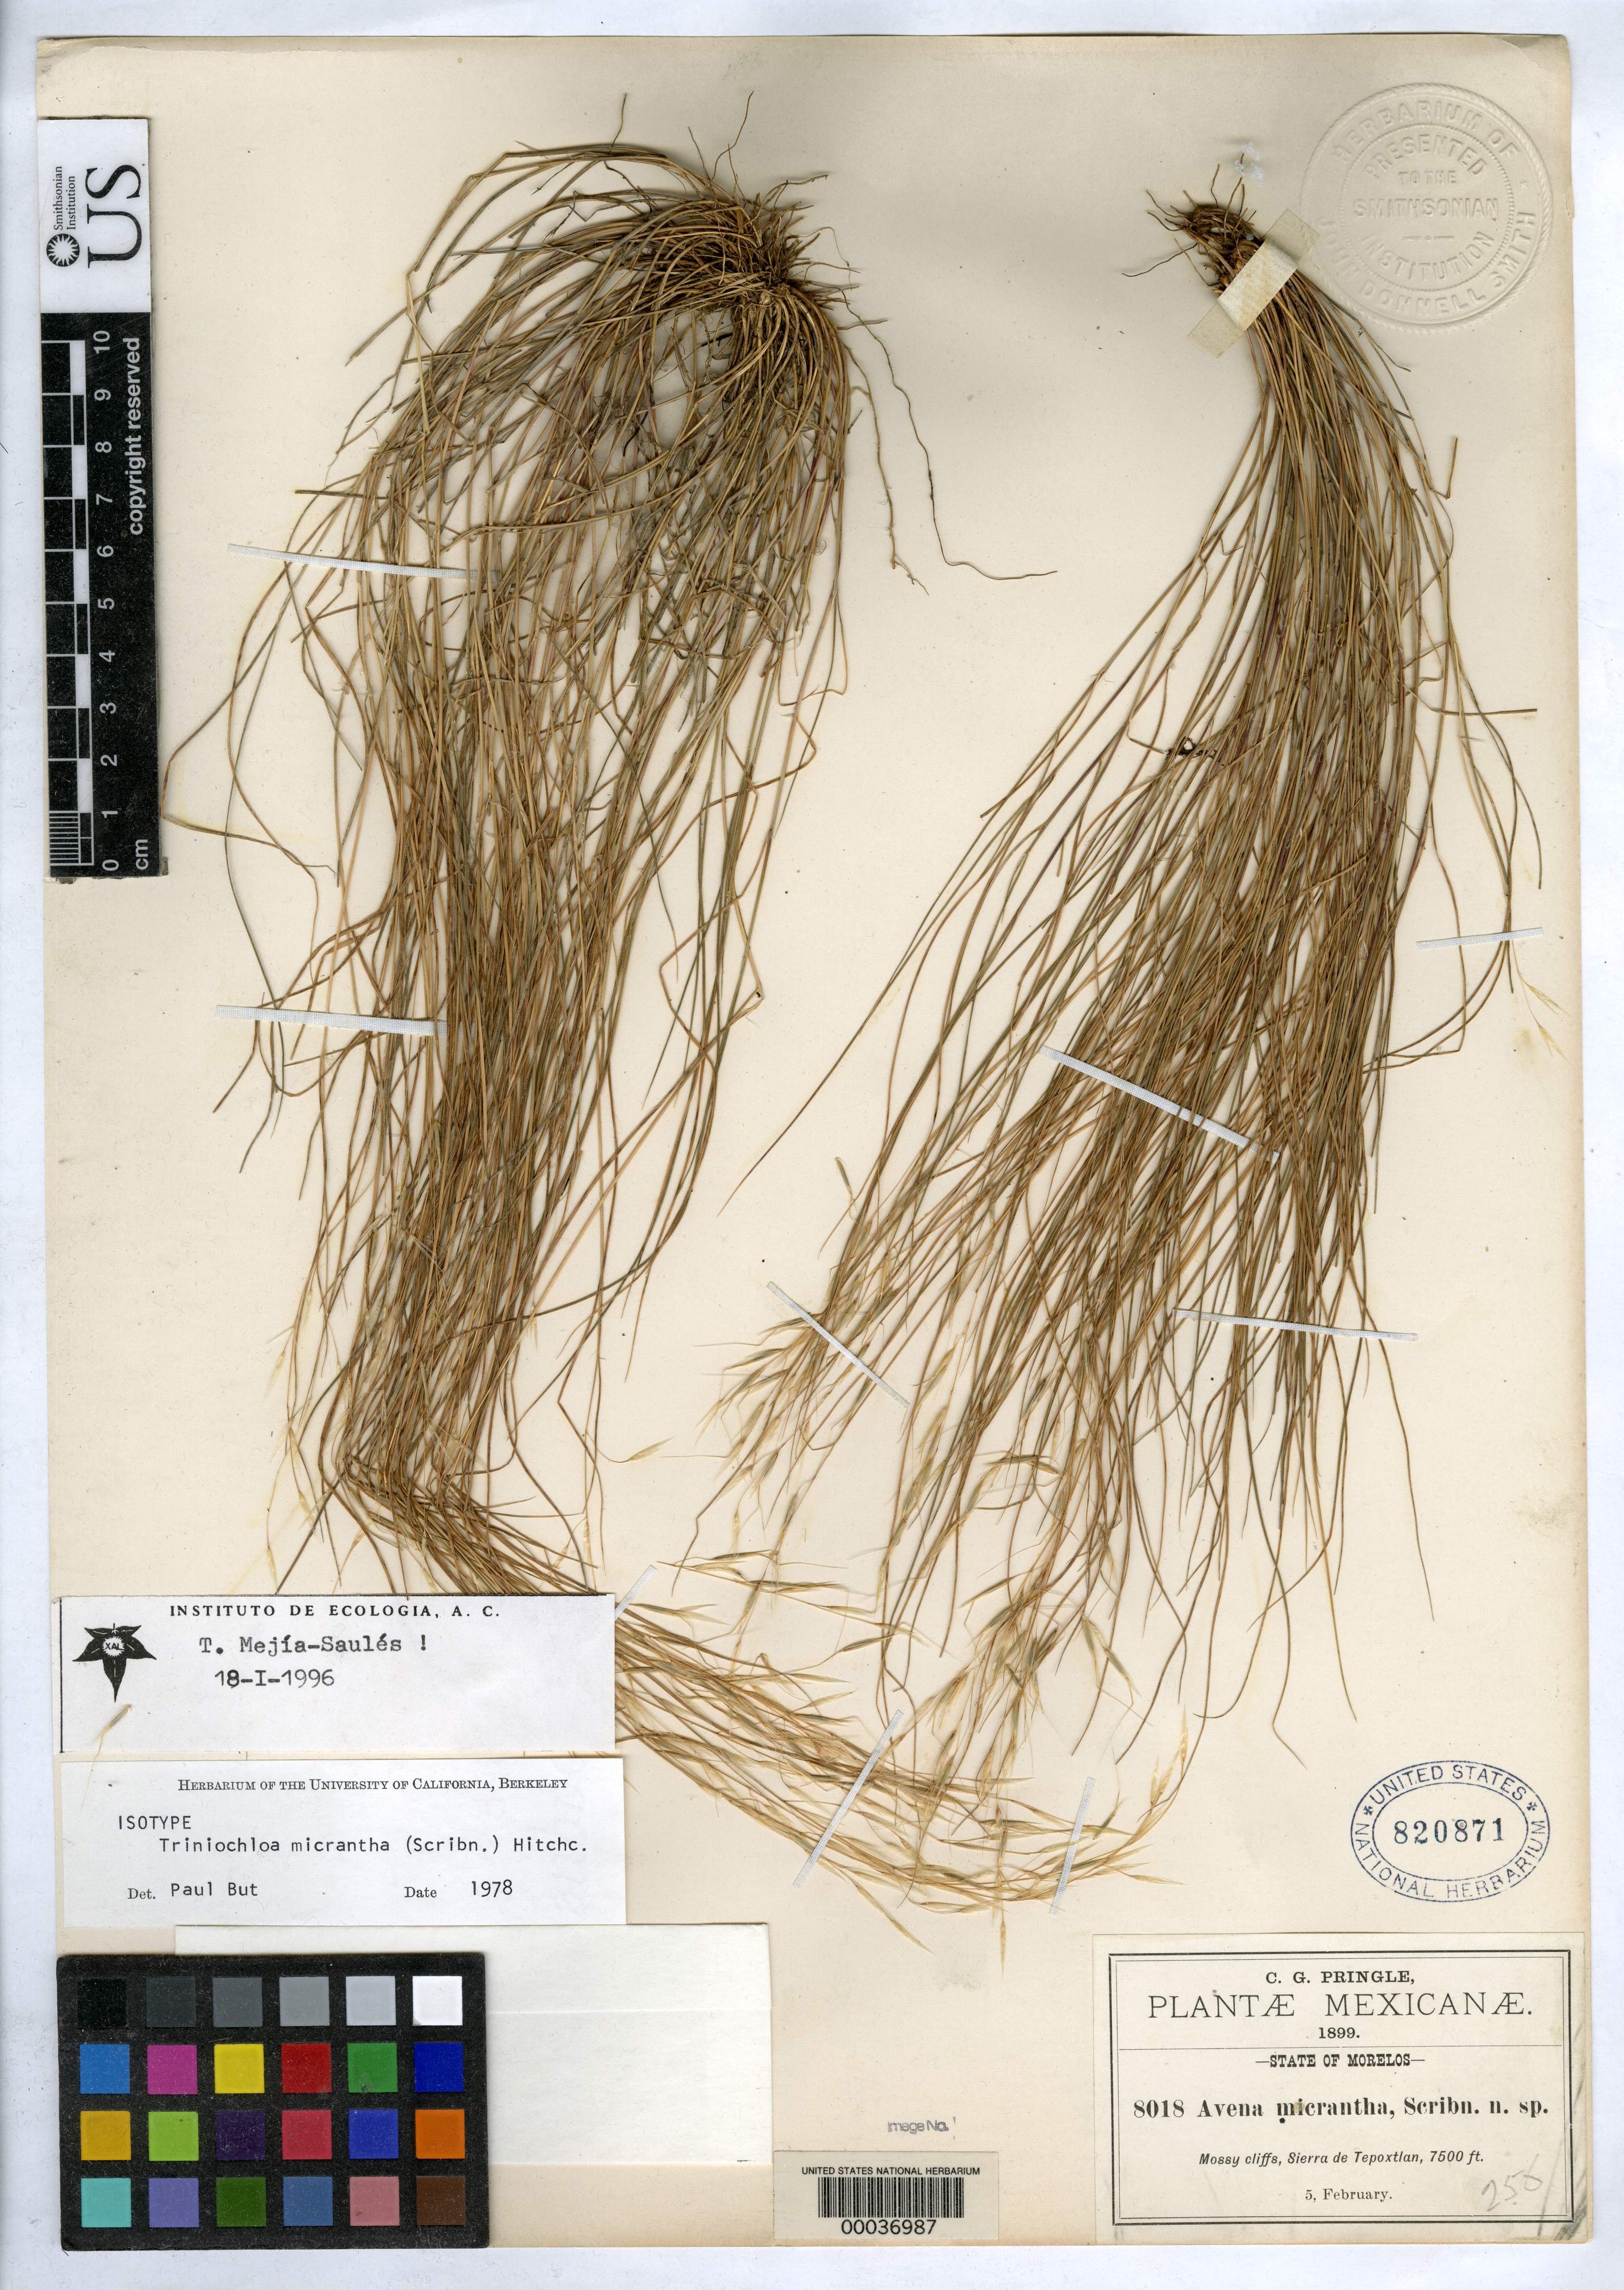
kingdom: Plantae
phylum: Tracheophyta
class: Liliopsida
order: Poales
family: Poaceae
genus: Avena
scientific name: Avena micrantha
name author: Scribn.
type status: Isotype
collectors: C. G. Pringle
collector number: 8018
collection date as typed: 05 Feb 1899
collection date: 1899-02-05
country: Mexico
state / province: Morelos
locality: Sierra de Tepoxtlan.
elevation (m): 2286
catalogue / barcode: US 820871